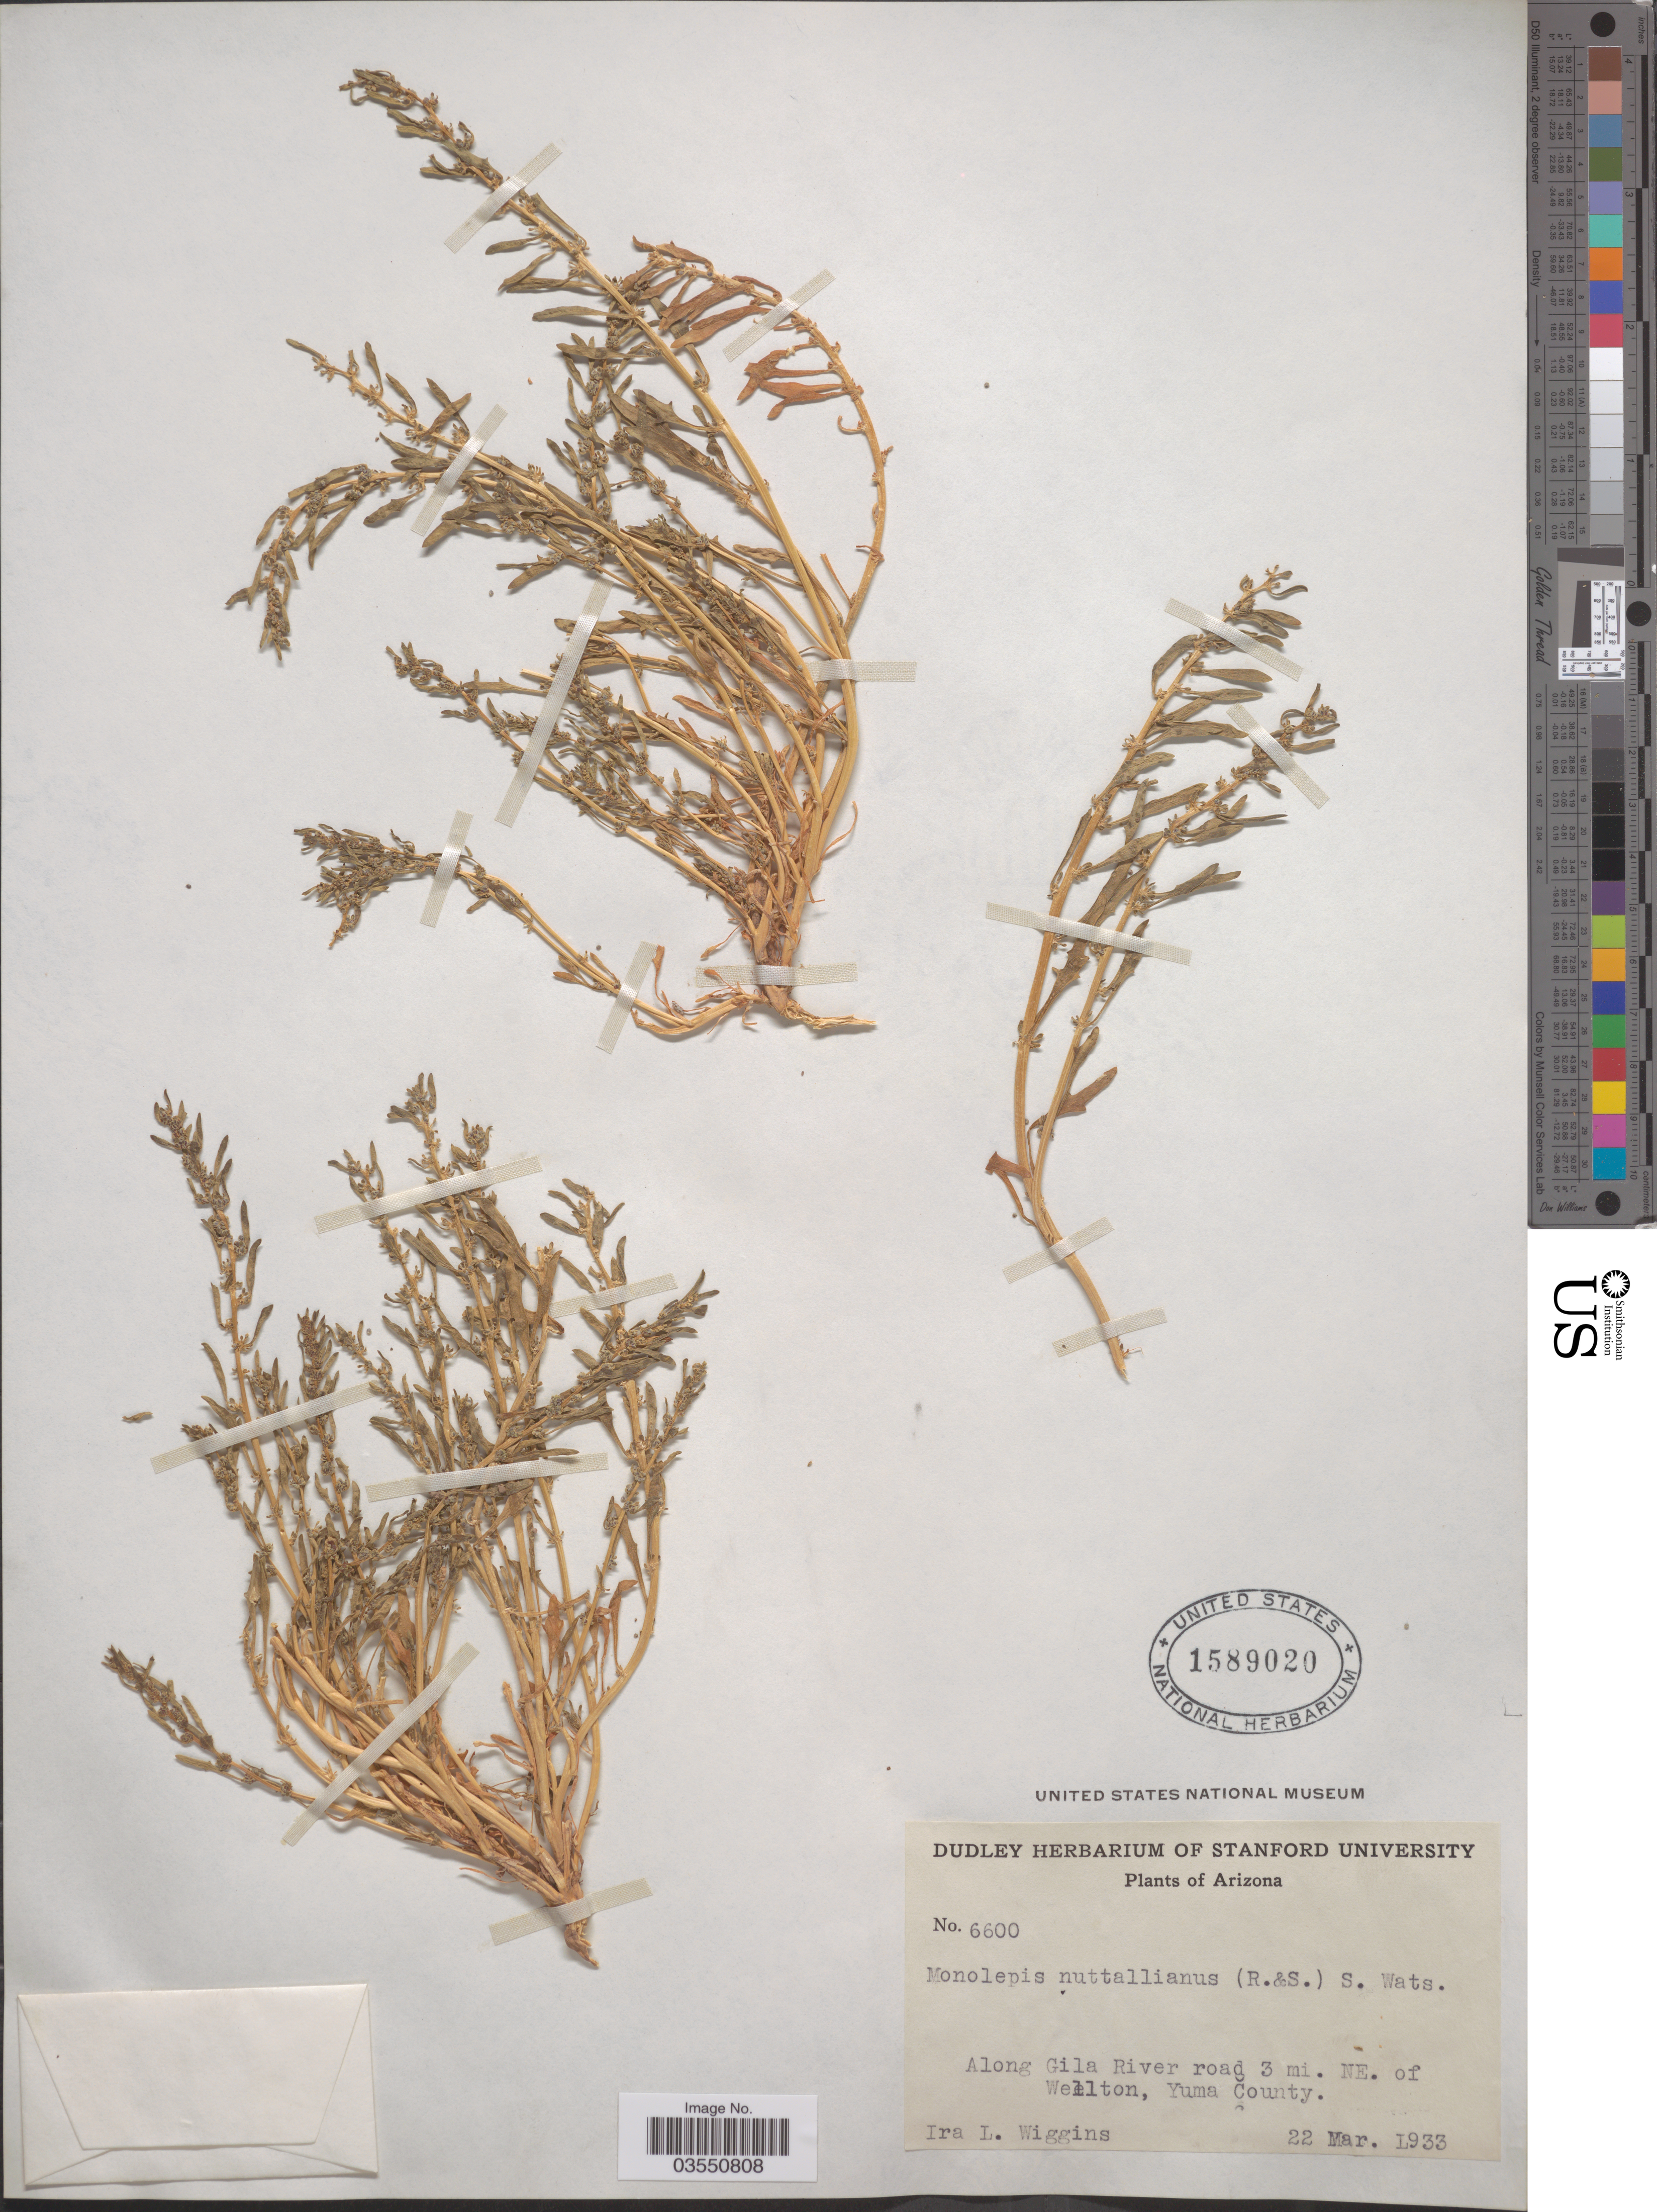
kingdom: Plantae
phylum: Tracheophyta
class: Magnoliopsida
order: Caryophyllales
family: Amaranthaceae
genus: Blitum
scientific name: Blitum nuttallianum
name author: Schult.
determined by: U.S. National Herbarium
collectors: I. L. Wiggins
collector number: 6600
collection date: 1933-03-22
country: United States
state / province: Arizona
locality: Along Gila River road 3 mi. NE. of Wellton, Yuma County.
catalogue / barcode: US 1589020